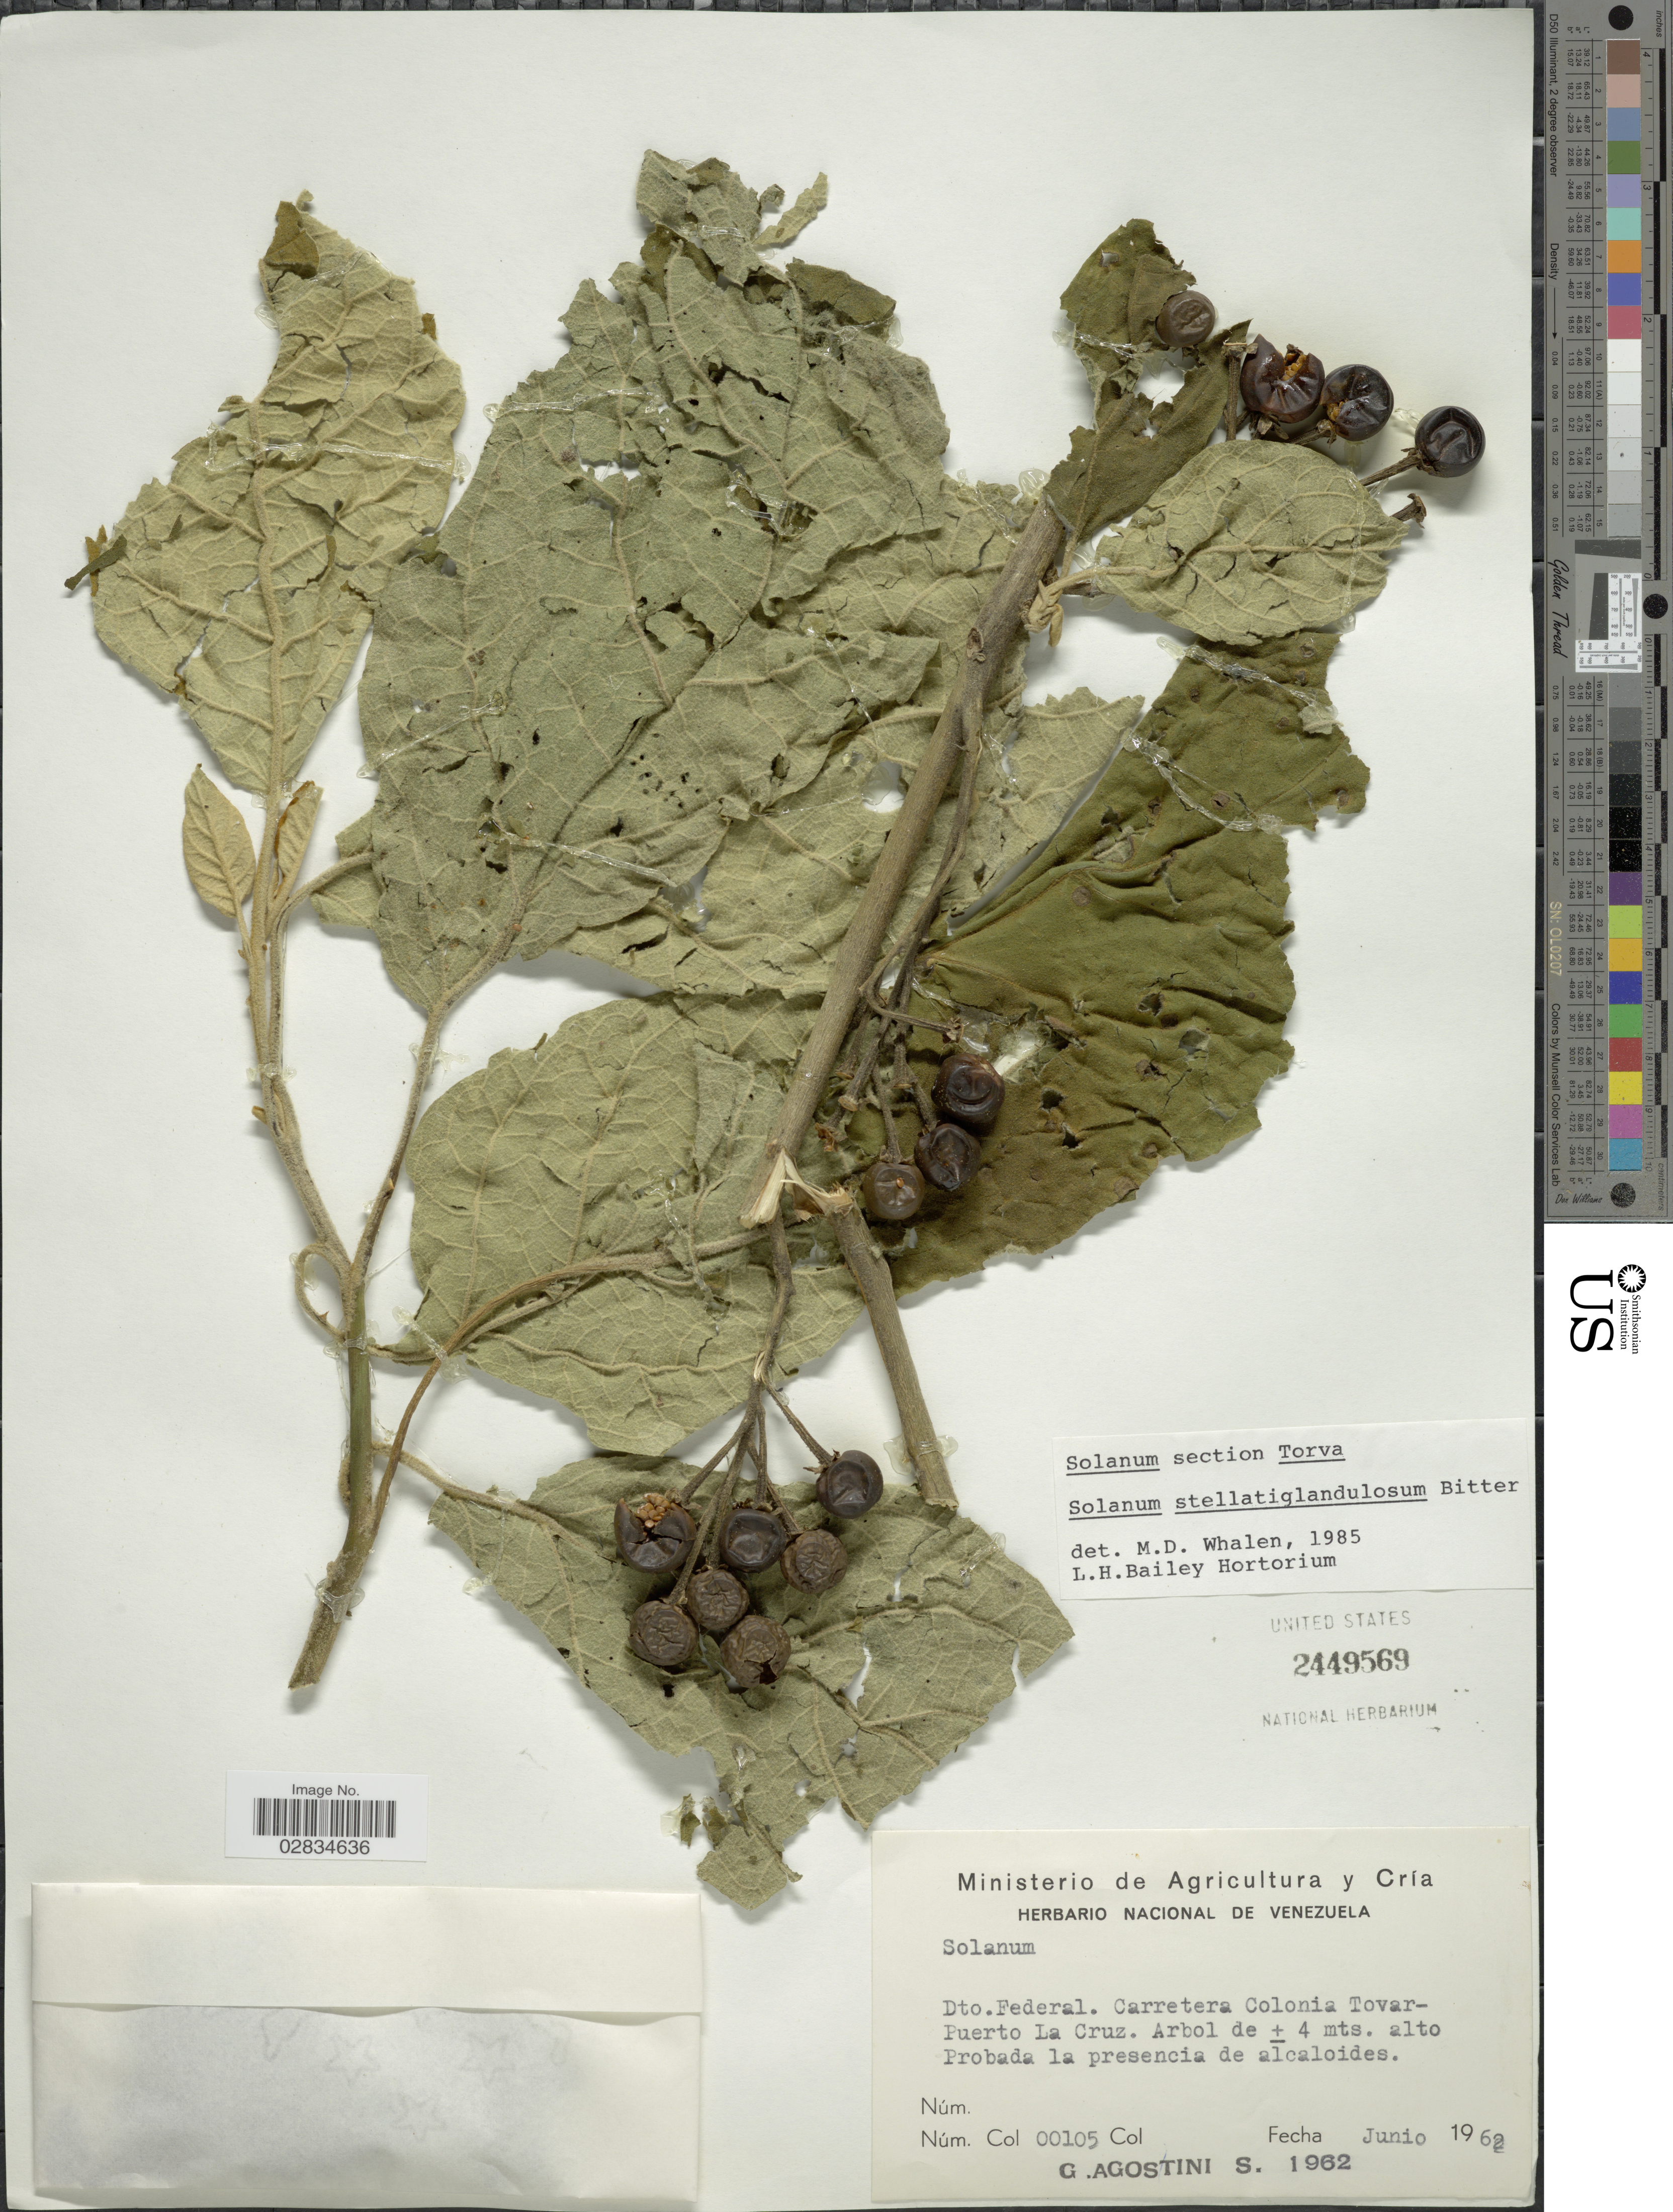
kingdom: Plantae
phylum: Tracheophyta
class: Magnoliopsida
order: Solanales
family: Solanaceae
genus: Solanum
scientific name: Solanum stellatiglandulosum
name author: Bitter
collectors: G. Agostini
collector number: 00105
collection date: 1962-06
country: Venezuela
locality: Dto. Federal, Carretera Colonia Tovar-Puerto La Cruz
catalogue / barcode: US 2449569